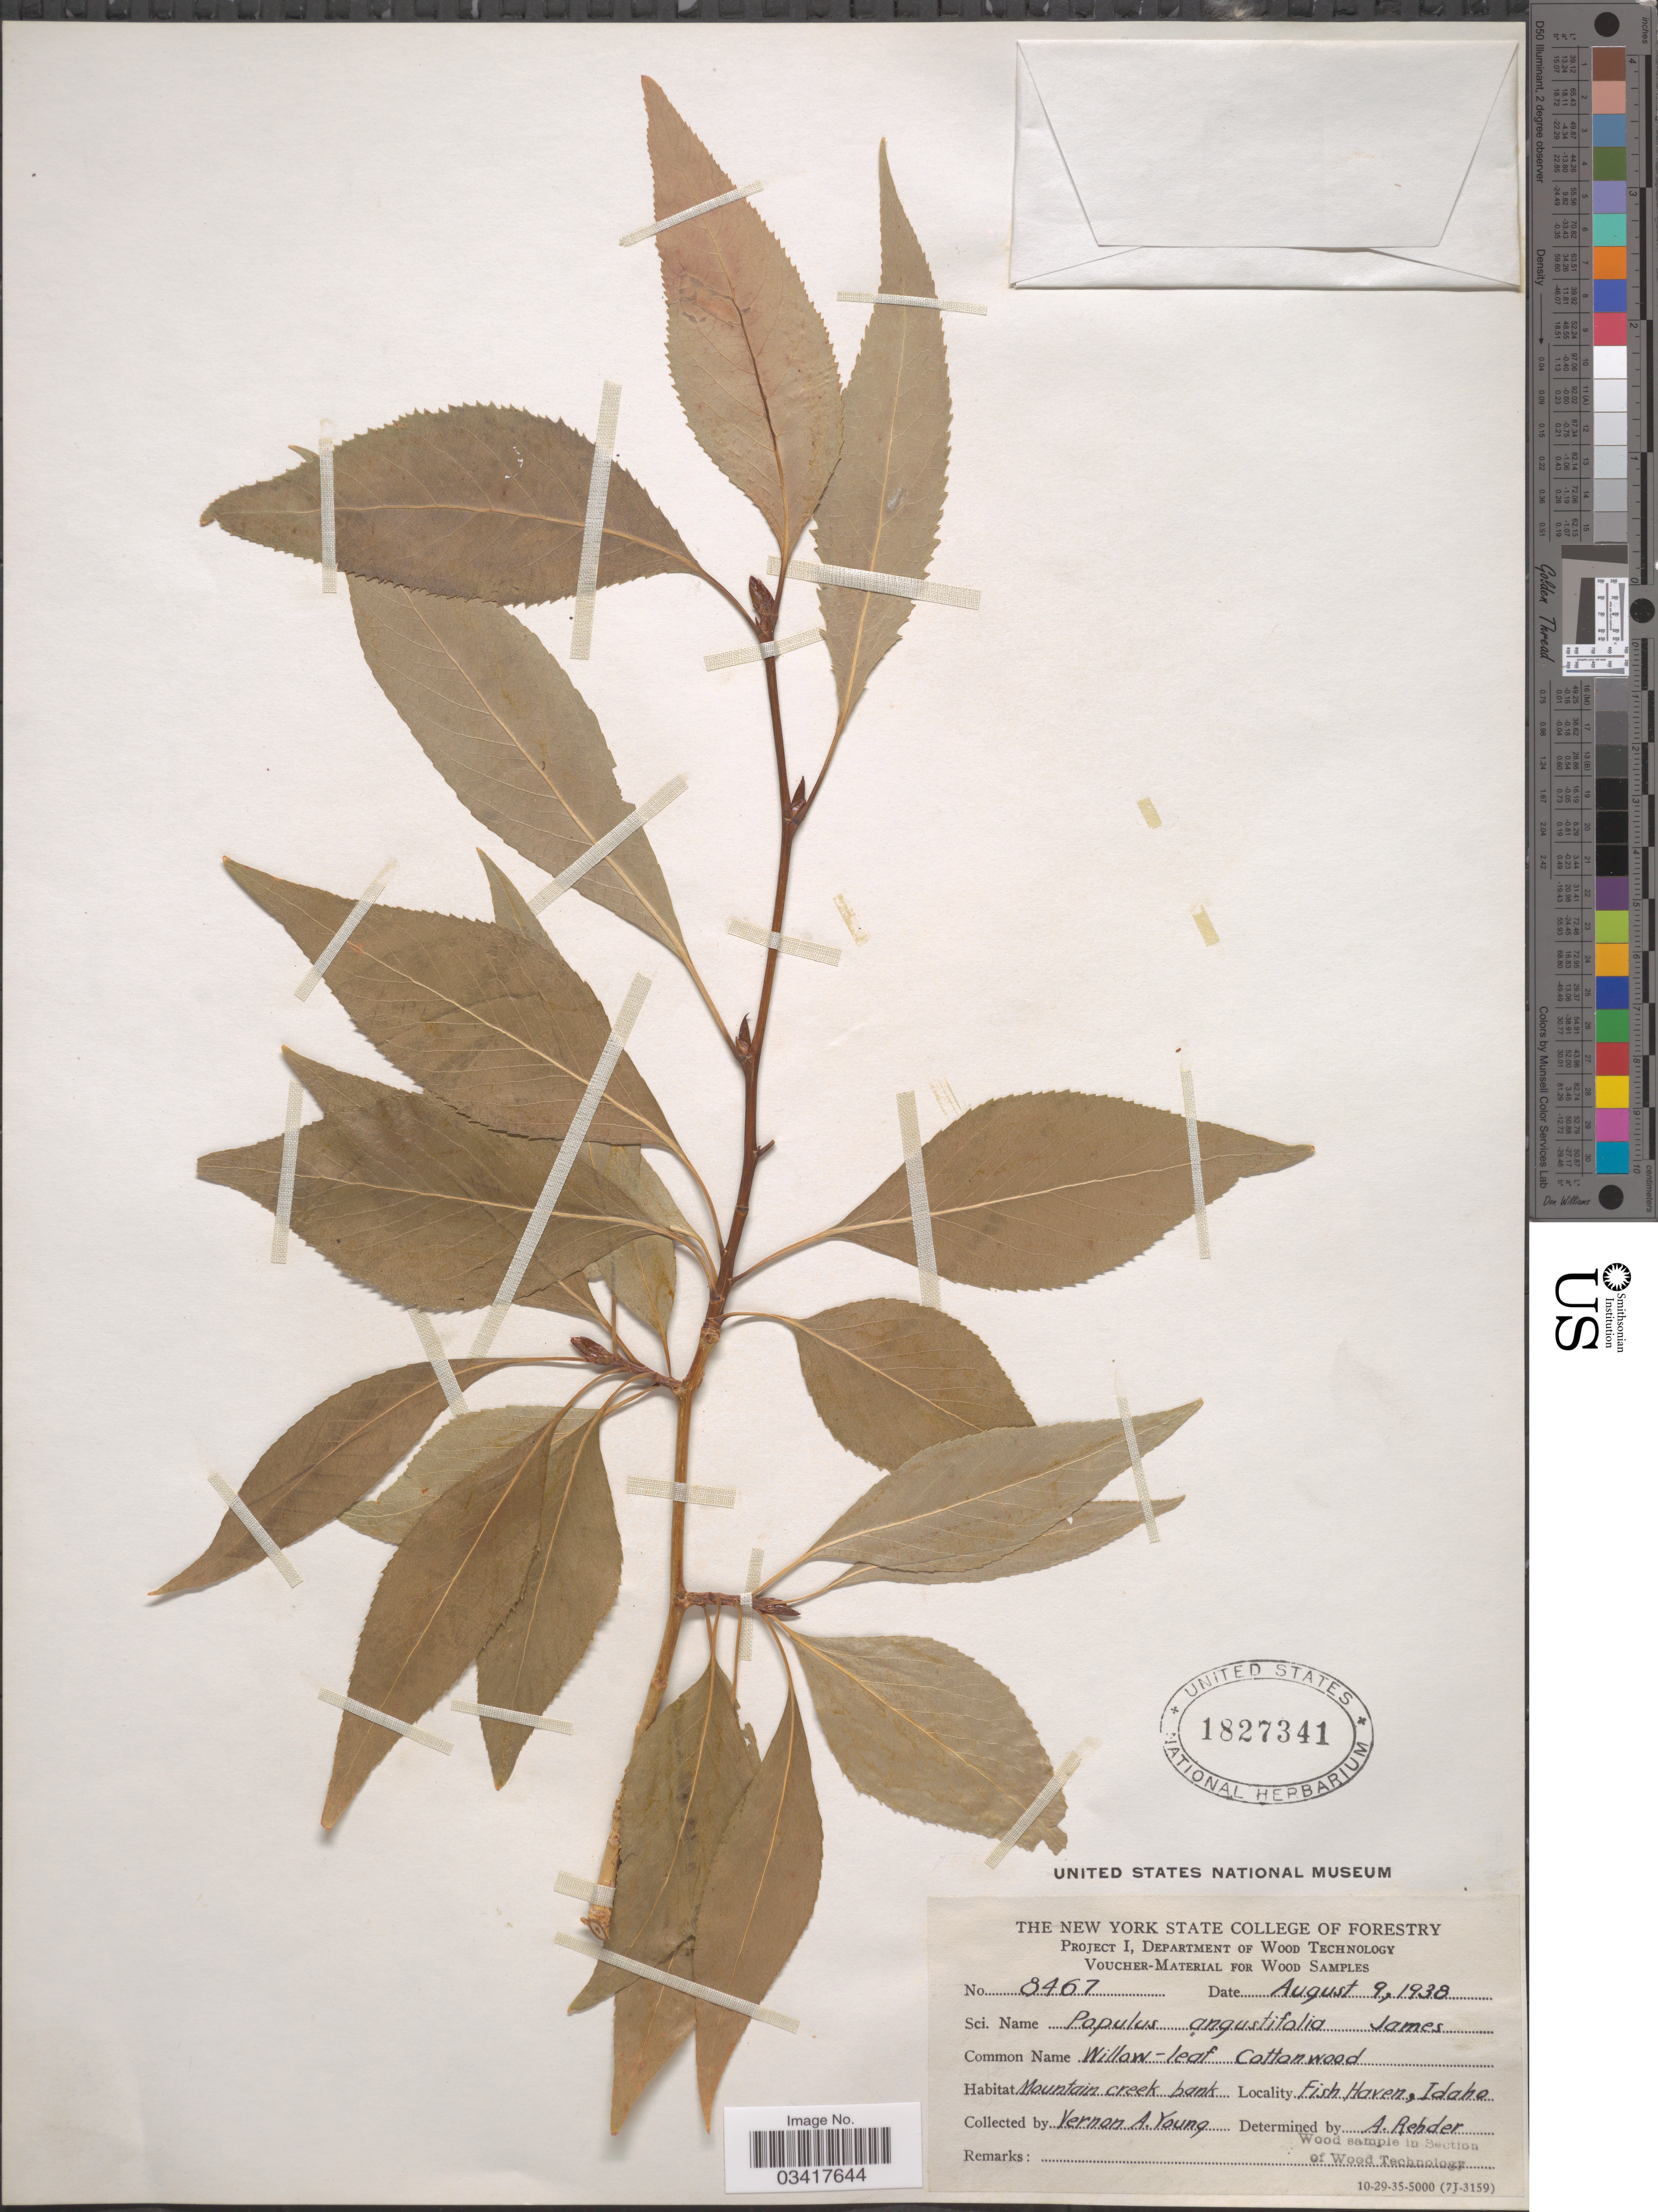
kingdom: Plantae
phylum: Tracheophyta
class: Magnoliopsida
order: Malpighiales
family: Salicaceae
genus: Populus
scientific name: Populus angustifolia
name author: E. James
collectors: V. Young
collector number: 8467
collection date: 1938-08-09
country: United States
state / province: Idaho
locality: Fish Haven.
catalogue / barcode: US 1827341